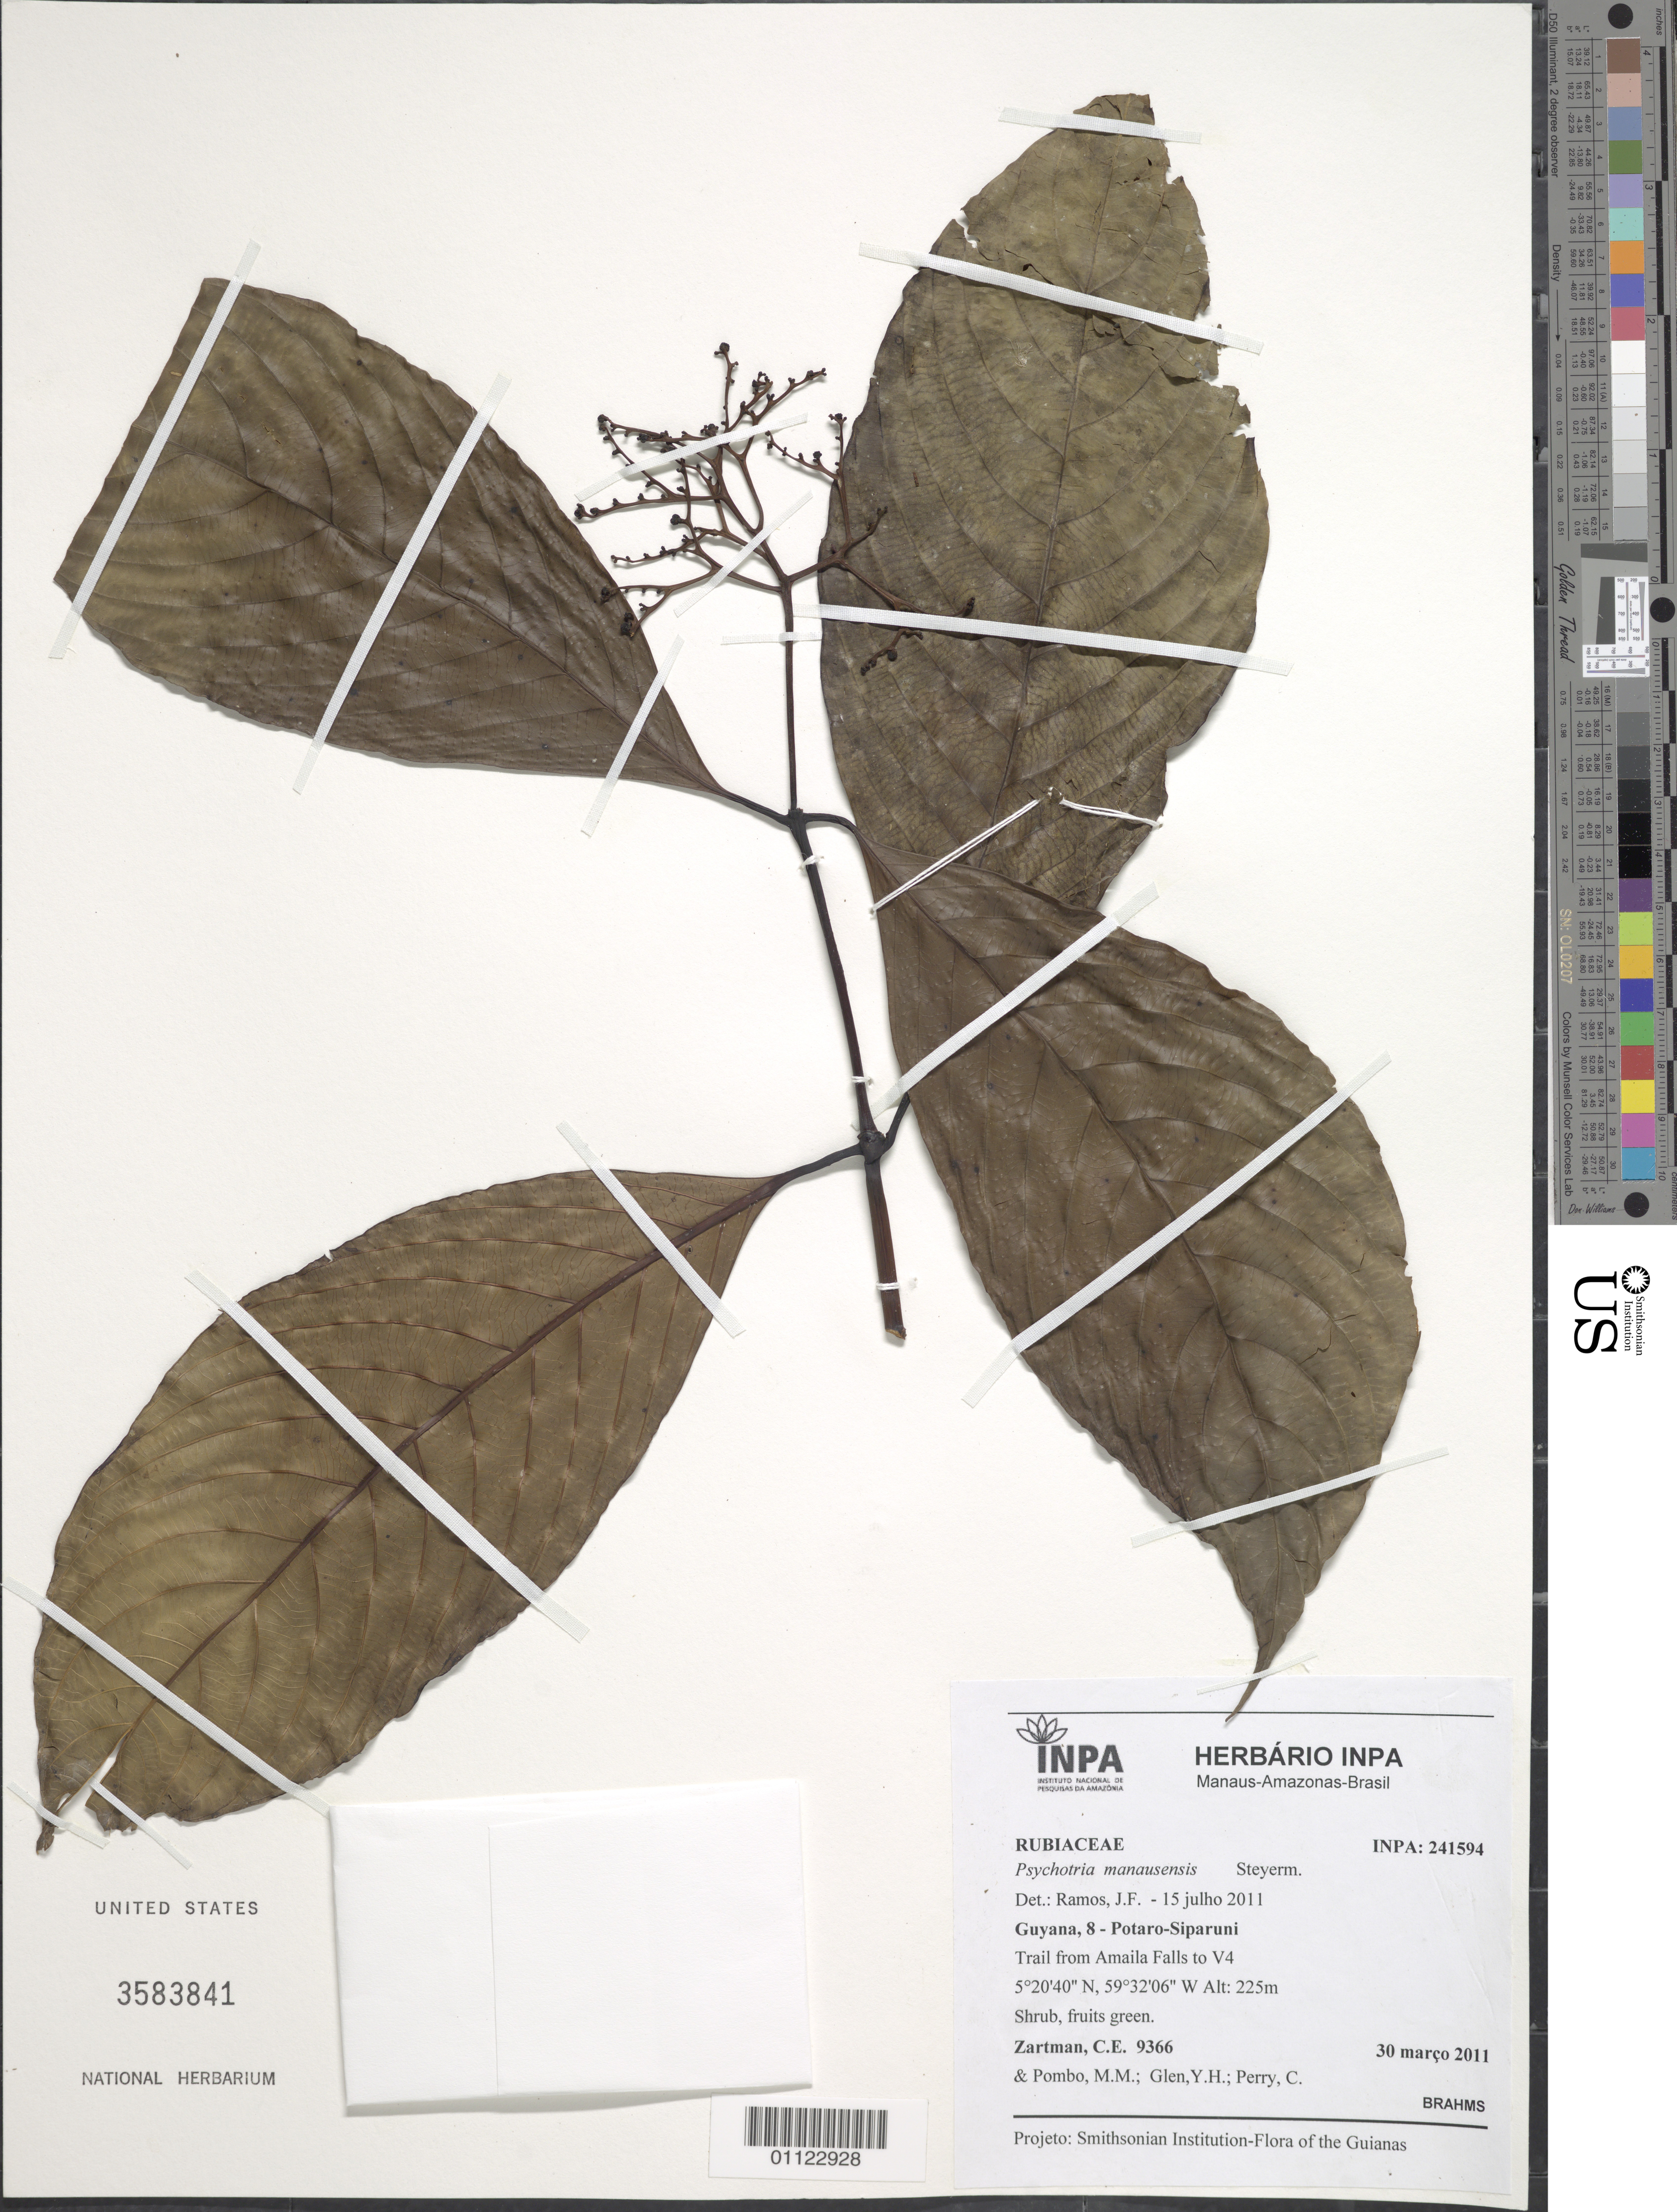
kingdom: Plantae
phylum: Tracheophyta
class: Magnoliopsida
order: Gentianales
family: Rubiaceae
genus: Psychotria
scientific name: Psychotria manausensis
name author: Steyerm.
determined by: Ramos, J. F.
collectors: C. Zartman, M. Pombo, Y. Glen & C. Perry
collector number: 9366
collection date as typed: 30-Mar-11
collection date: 1911-03-30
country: Guyana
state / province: Potaro-Siparuni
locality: Amaila Falls to V4 trail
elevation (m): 225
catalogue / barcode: US 3583841